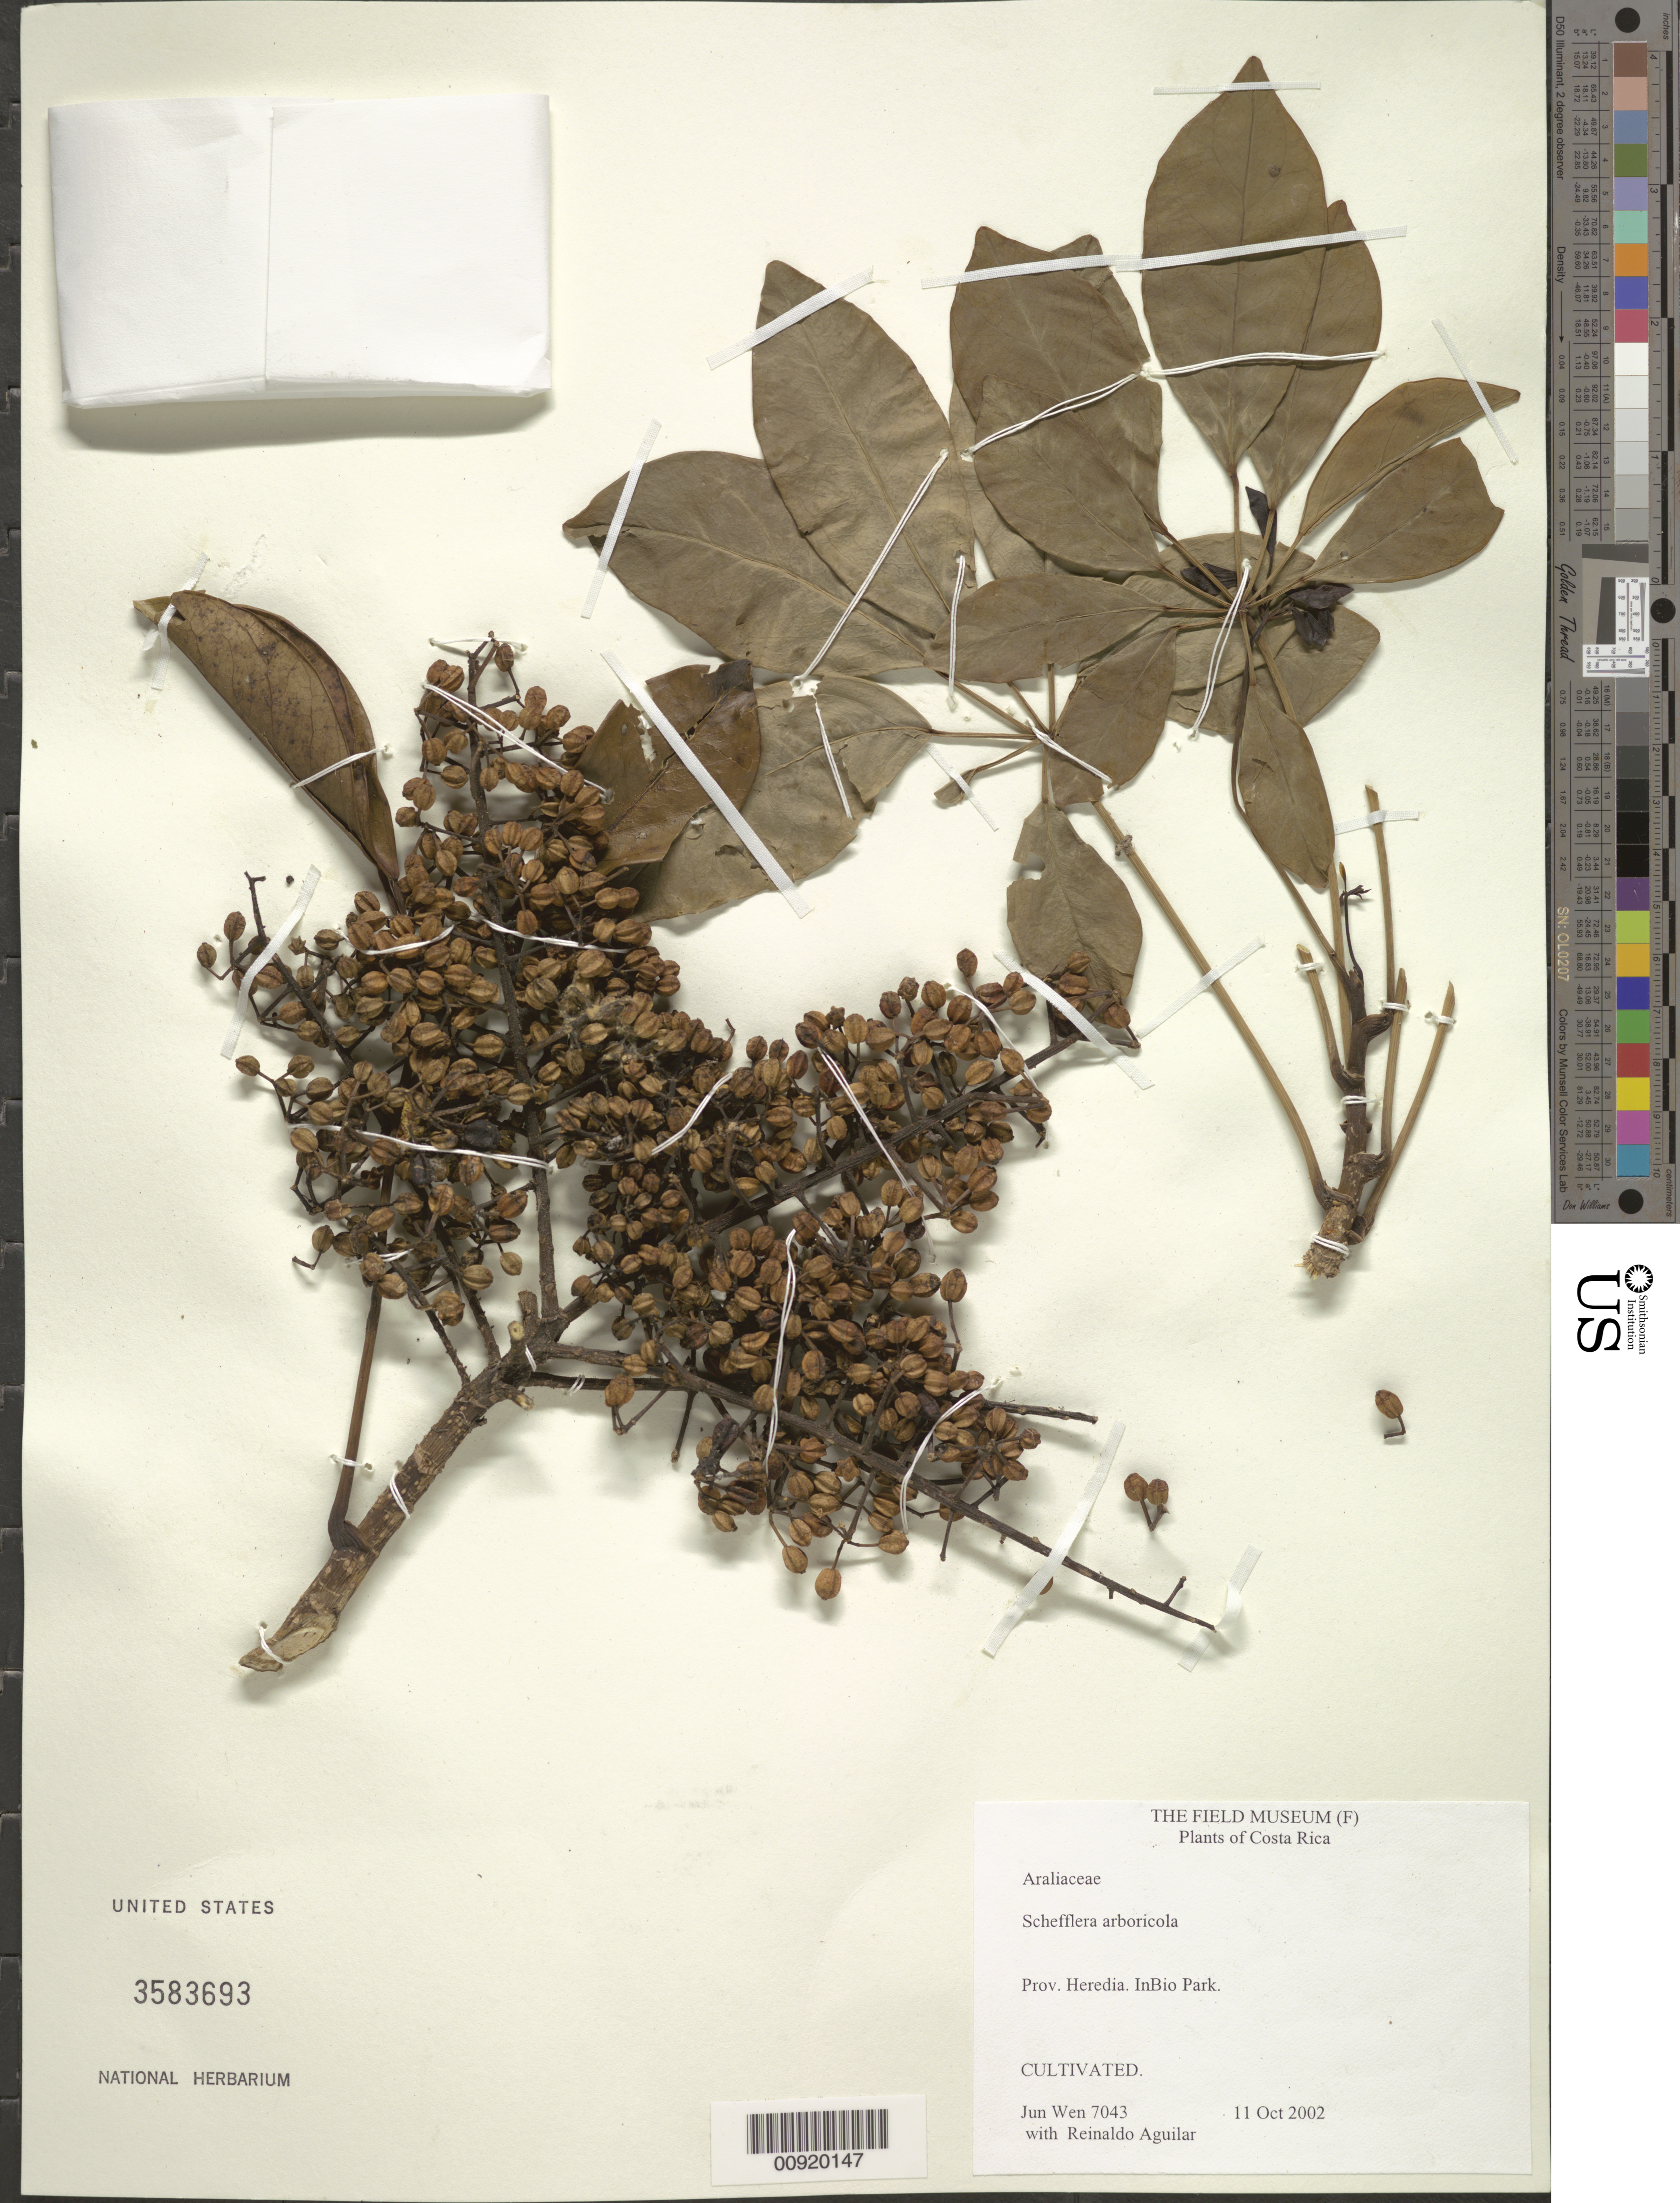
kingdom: Plantae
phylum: Tracheophyta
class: Magnoliopsida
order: Apiales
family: Araliaceae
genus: Schefflera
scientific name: Schefflera arboricola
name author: Hayata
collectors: J. Wen & R. Aguilar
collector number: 7043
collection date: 2002-10-11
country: Costa Rica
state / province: Heredia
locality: InBio Park.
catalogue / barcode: US 3583693